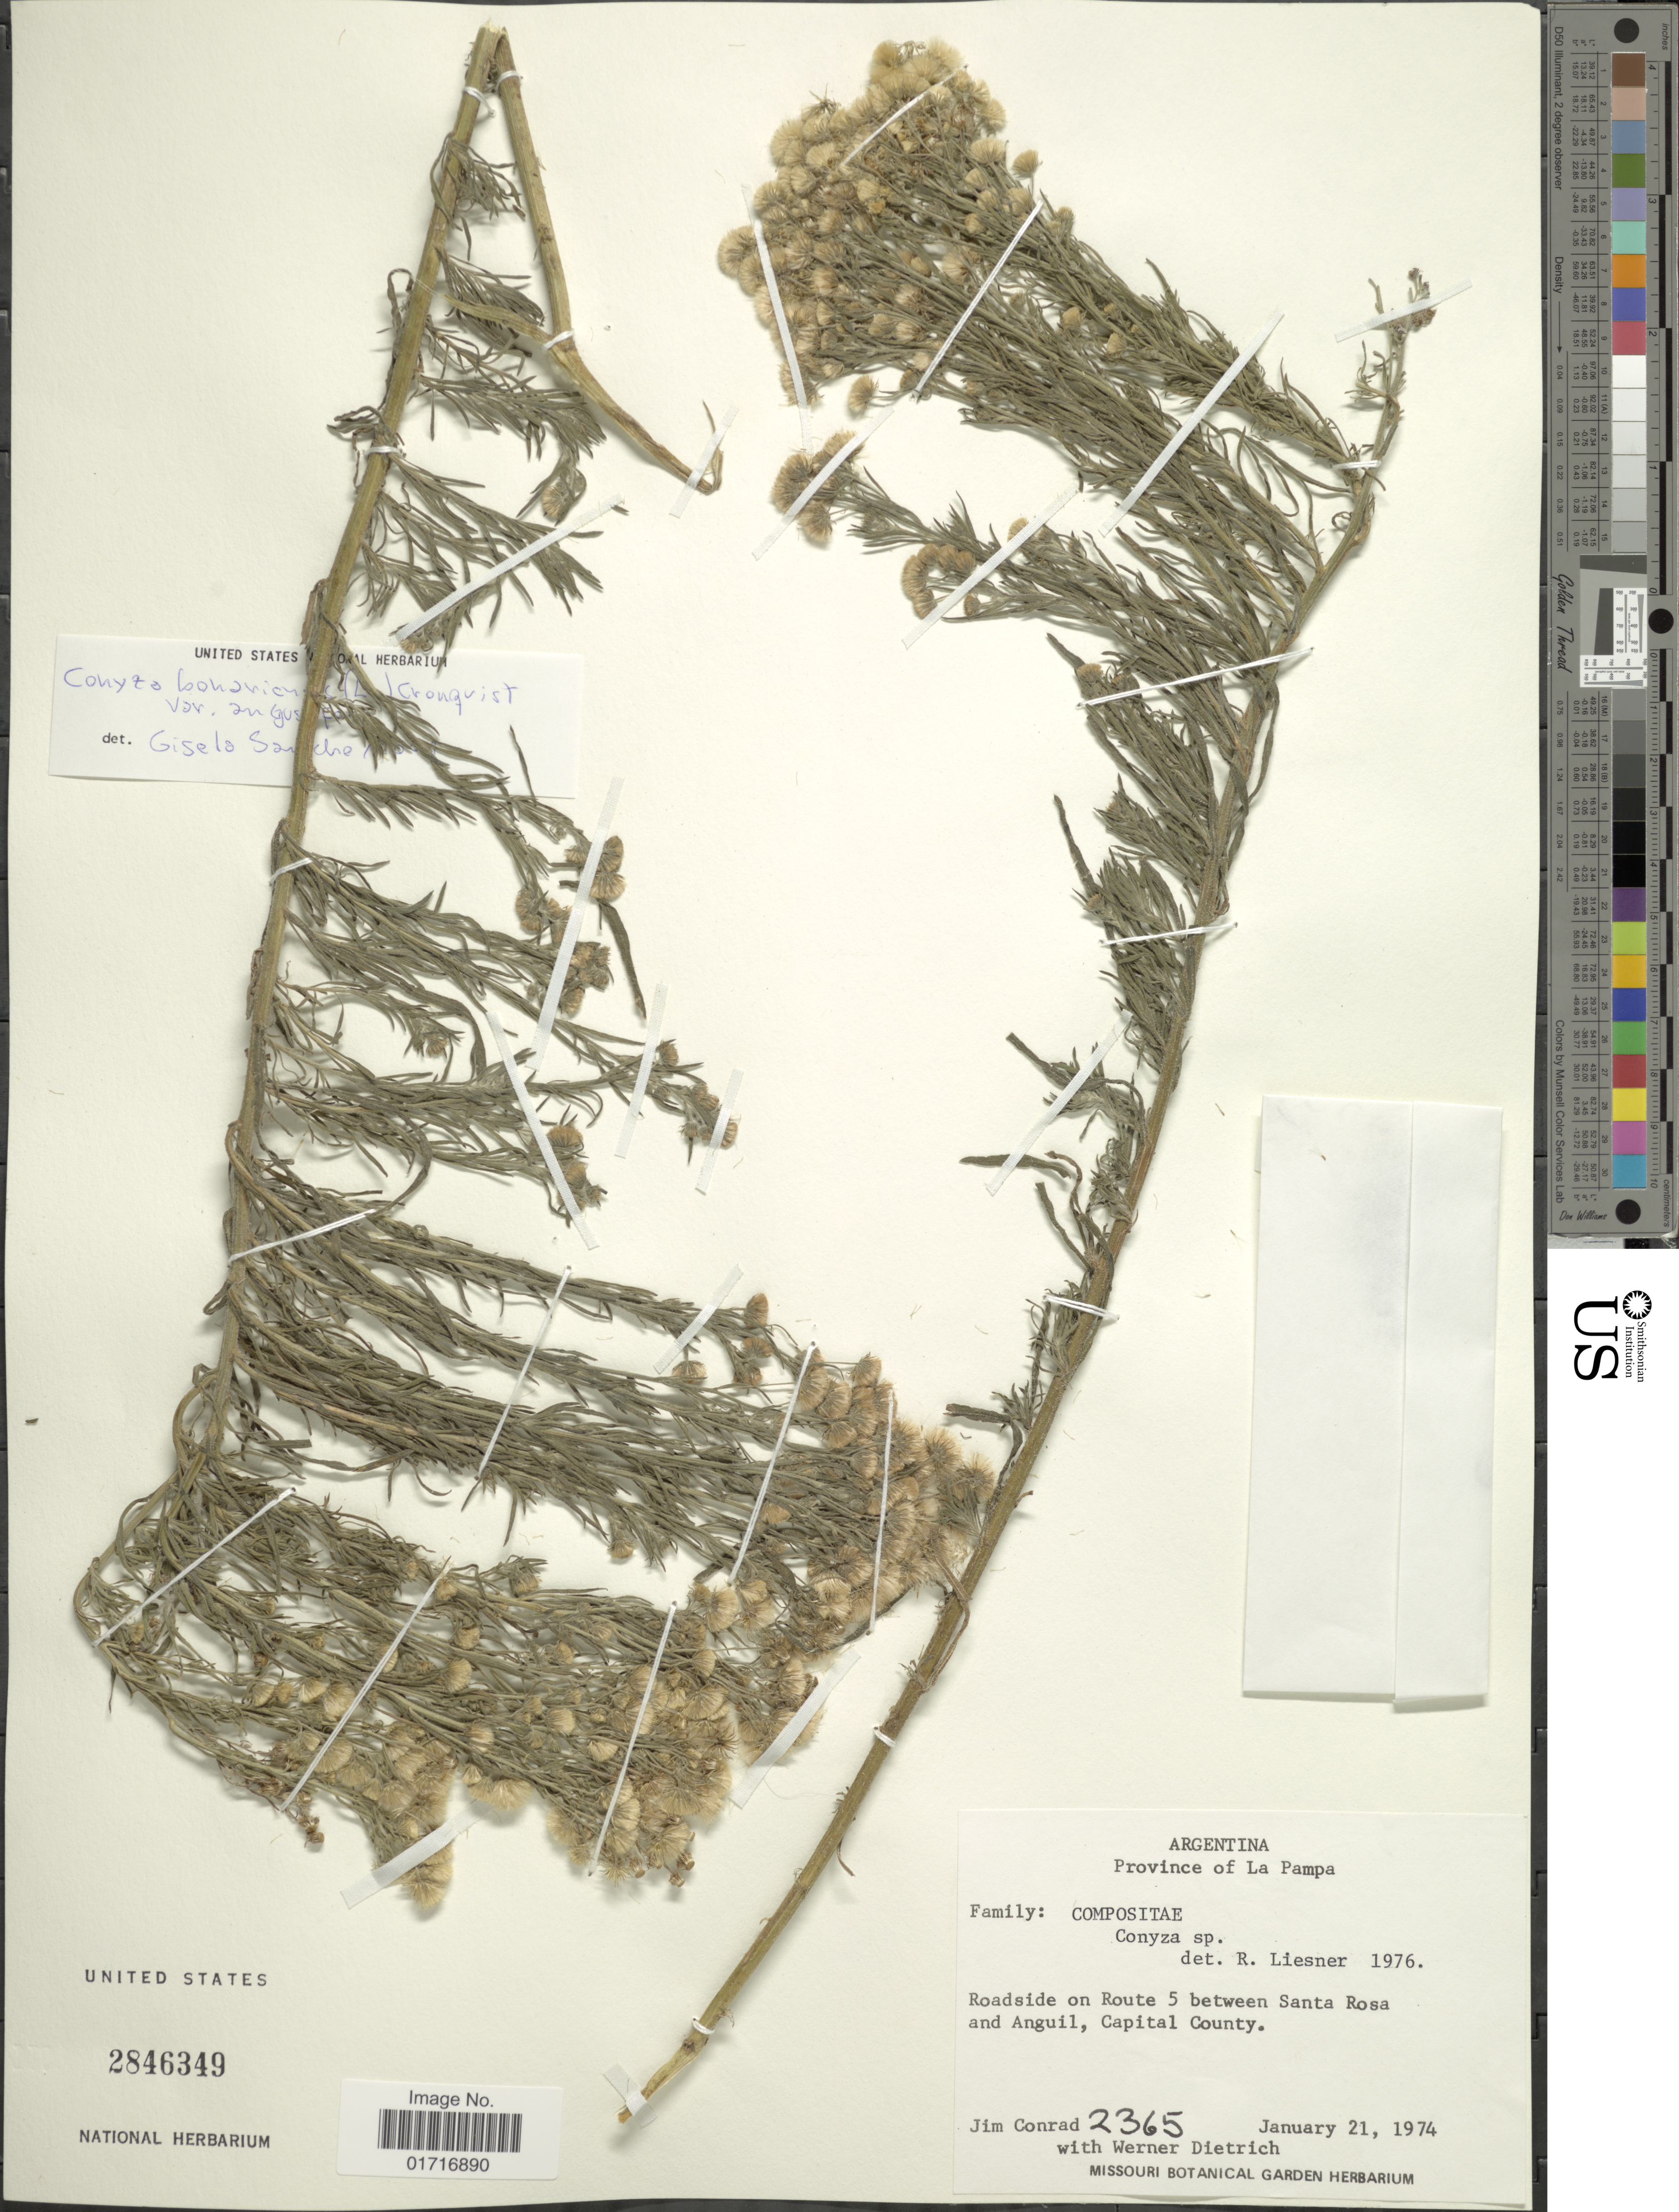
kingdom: Plantae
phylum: Tracheophyta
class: Magnoliopsida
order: Asterales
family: Asteraceae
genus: Conyza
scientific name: Conyza bonariensis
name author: (L.) Cronq.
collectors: J. Conrad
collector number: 2365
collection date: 1974-01-21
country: Argentina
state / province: La Pampa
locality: Argentina. Province of La Pampa. Roadside on Route 5 between Santa Rosa and Anguil, Capital County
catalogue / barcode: US 2846349